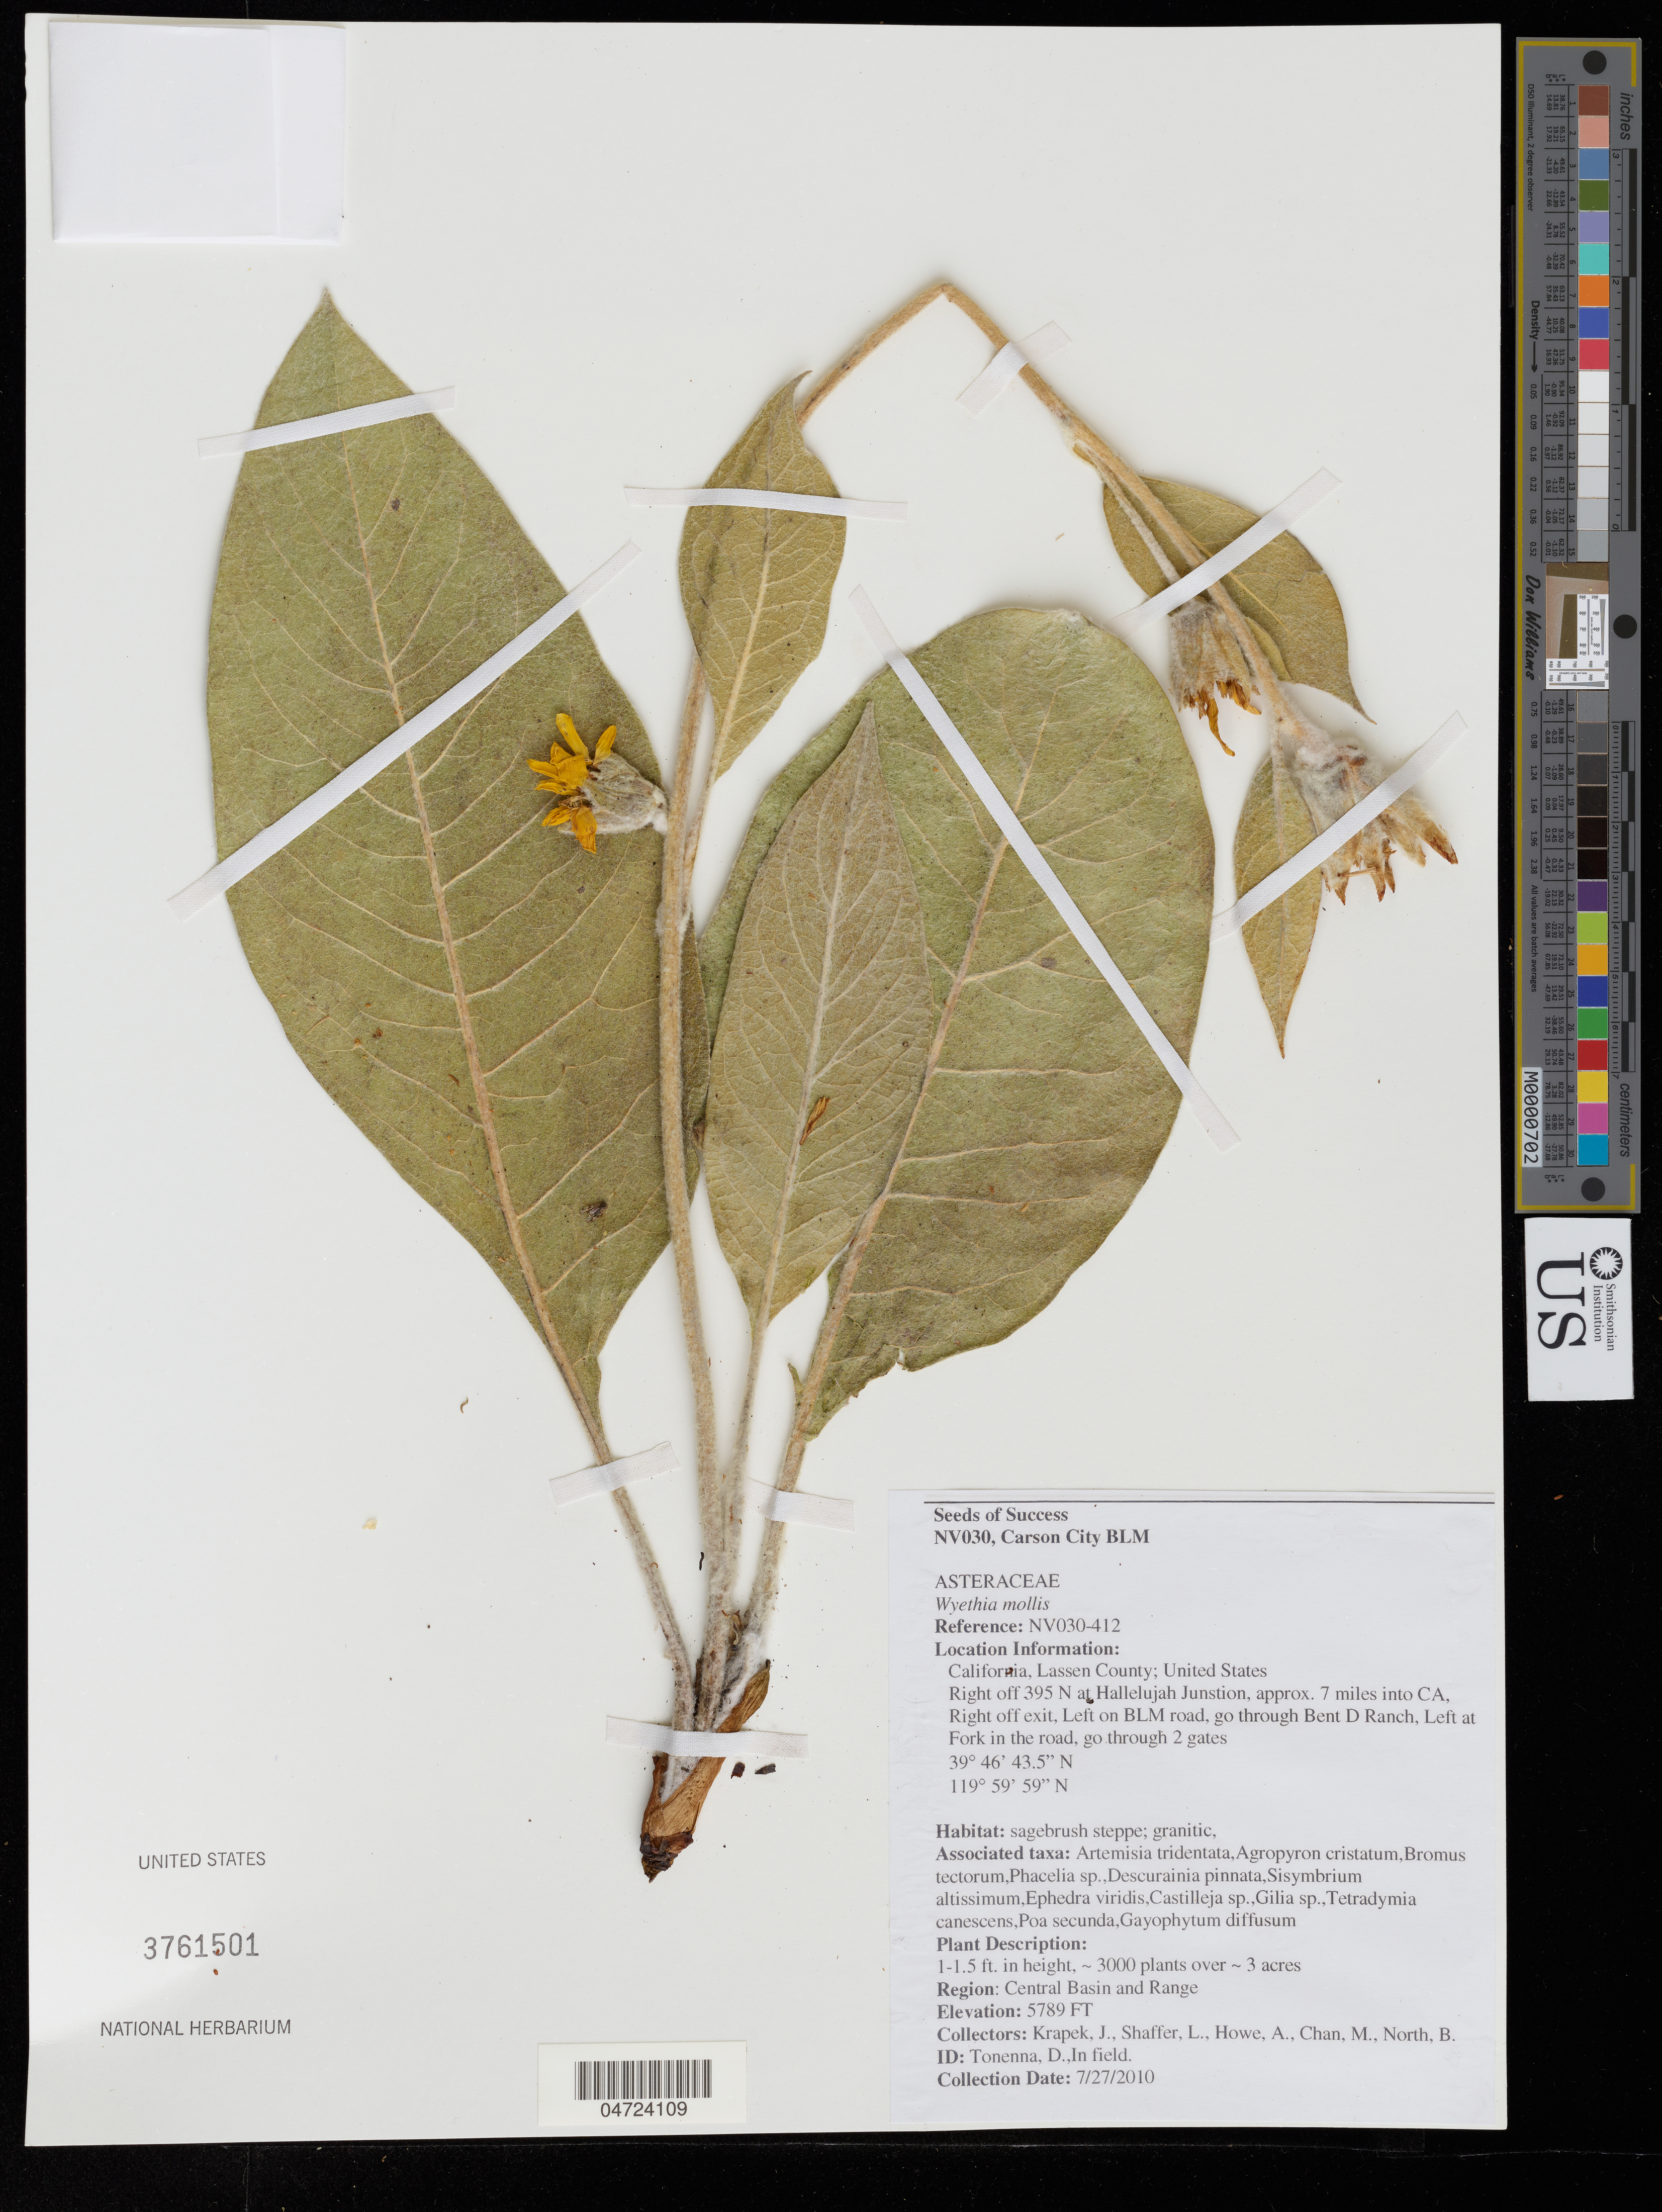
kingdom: Plantae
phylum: Tracheophyta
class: Magnoliopsida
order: Asterales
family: Asteraceae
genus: Wyethia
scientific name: Wyethia mollis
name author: A. Gray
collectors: J. Krapek, L. Shaffer, A. Howe, M. Chan & B. North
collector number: NV030-412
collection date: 2010-07-27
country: United States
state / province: California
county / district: Lassen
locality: Lassen County. Right off 395 N at Hallelujah Junstion, approx. 7 miles into CA, Right off exit, Left on BLM road, through Bent D Ranch, Left at Fork in the road, go through 2 gates. Region: Central Basin and Range.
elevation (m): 1764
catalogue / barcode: US 3761501